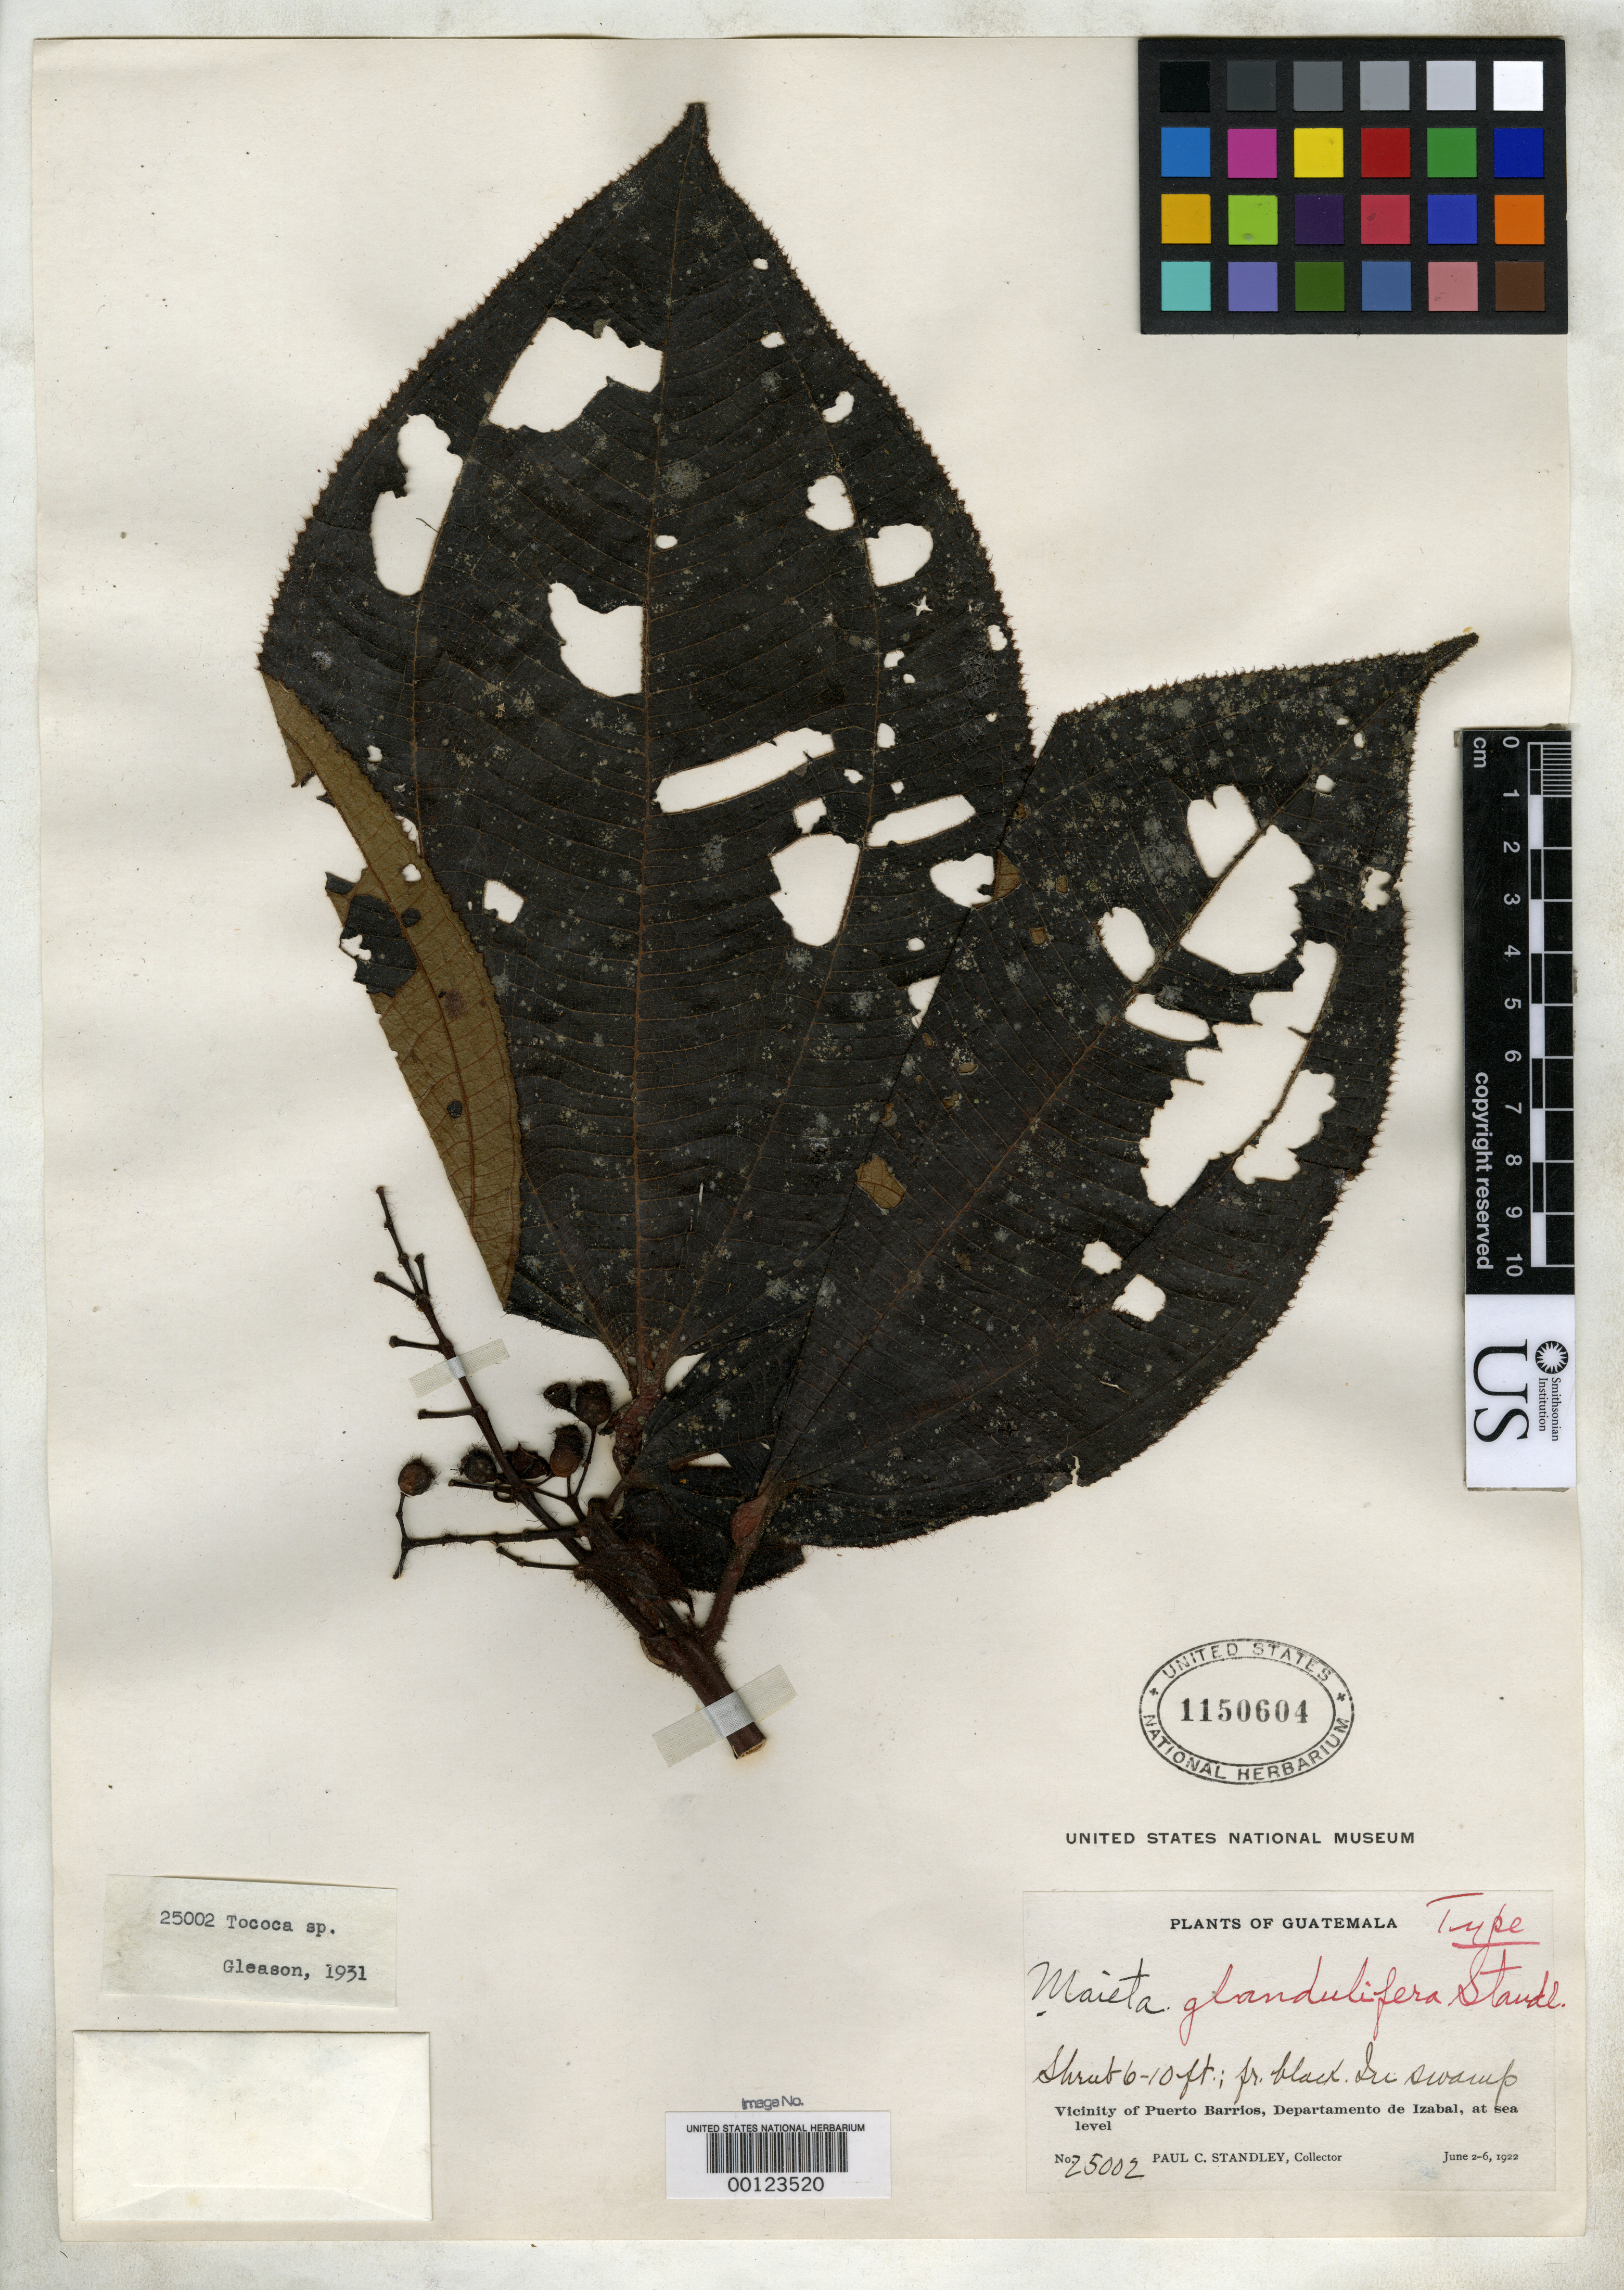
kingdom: Plantae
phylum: Tracheophyta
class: Magnoliopsida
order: Myrtales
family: Melastomataceae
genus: Maieta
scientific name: Maieta glandulifera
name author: Standl.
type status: Holotype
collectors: P. C. Standley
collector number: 25002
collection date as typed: Jun 1922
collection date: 1922-06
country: Guatemala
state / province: Izabal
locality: Puerto Barrios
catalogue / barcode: US 1150604